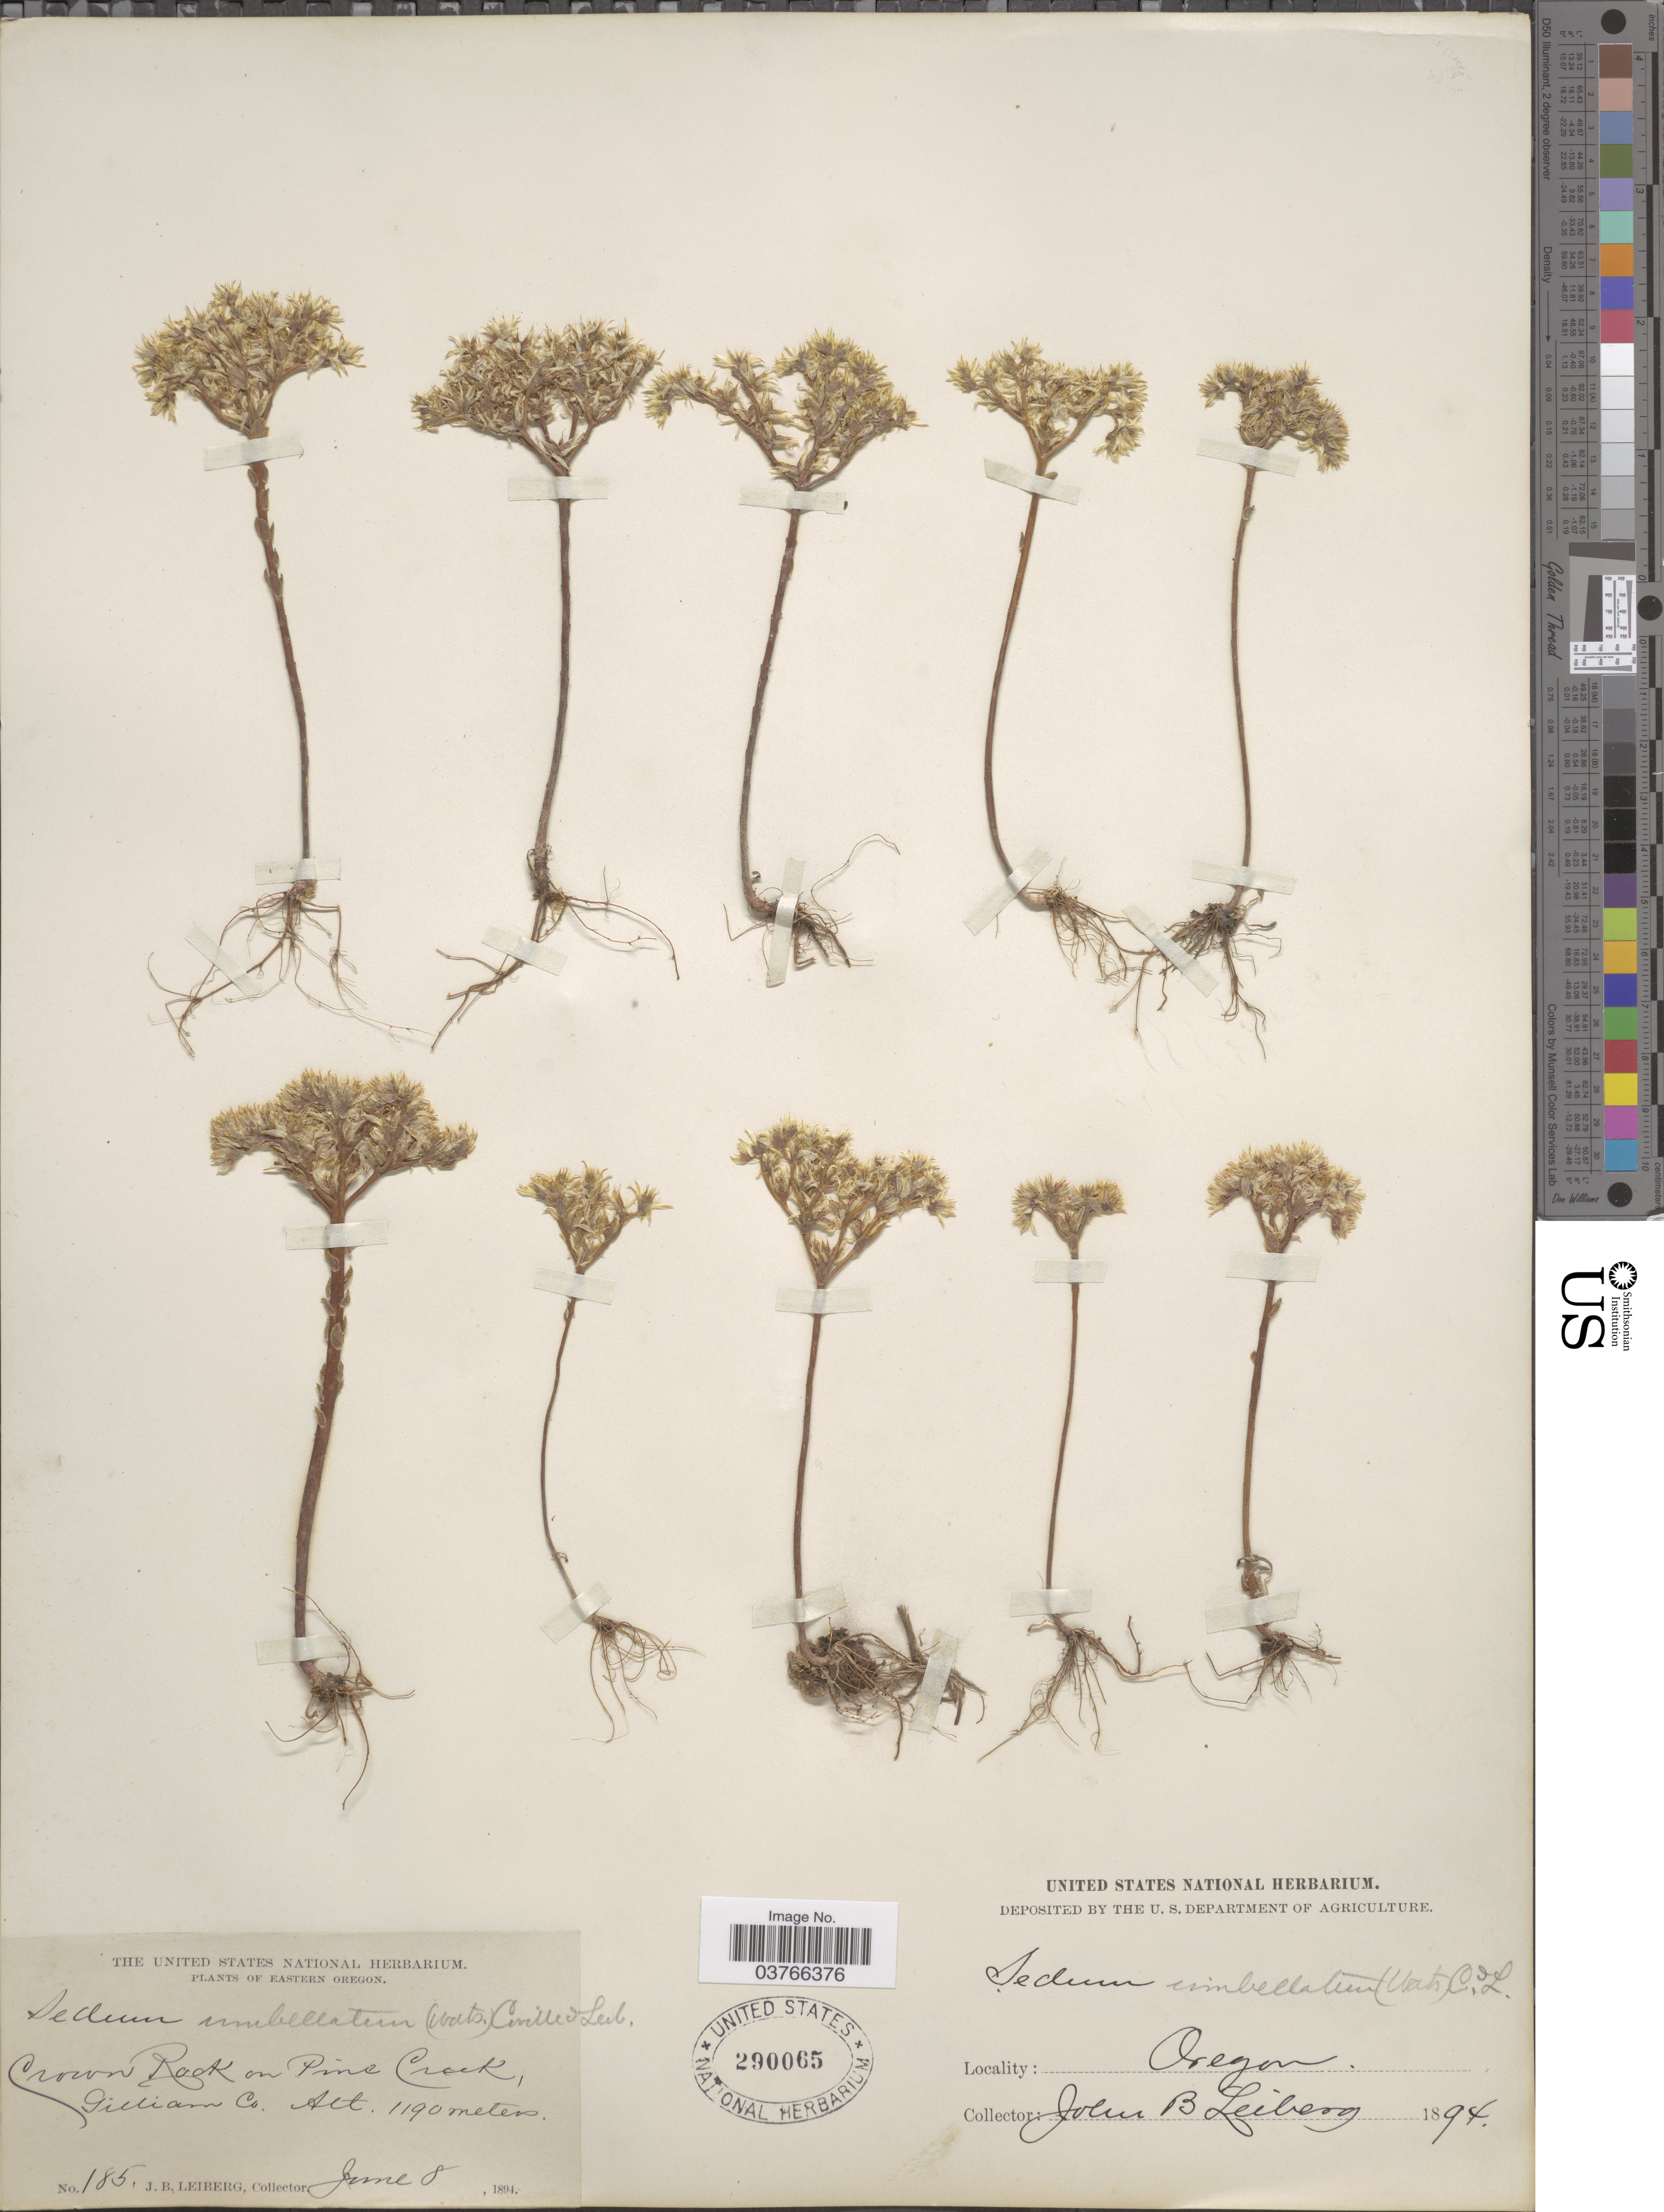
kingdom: Plantae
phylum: Tracheophyta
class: Magnoliopsida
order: Saxifragales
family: Crassulaceae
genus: Sedum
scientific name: Sedum leibergii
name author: Britton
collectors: J. B. Leiberg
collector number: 185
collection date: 1894-06-08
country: United States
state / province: Oregon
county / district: Gilliam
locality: Eastern Oregon. Crown Rock on Pine Creek, Gilliam Co.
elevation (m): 1190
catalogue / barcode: US 290065